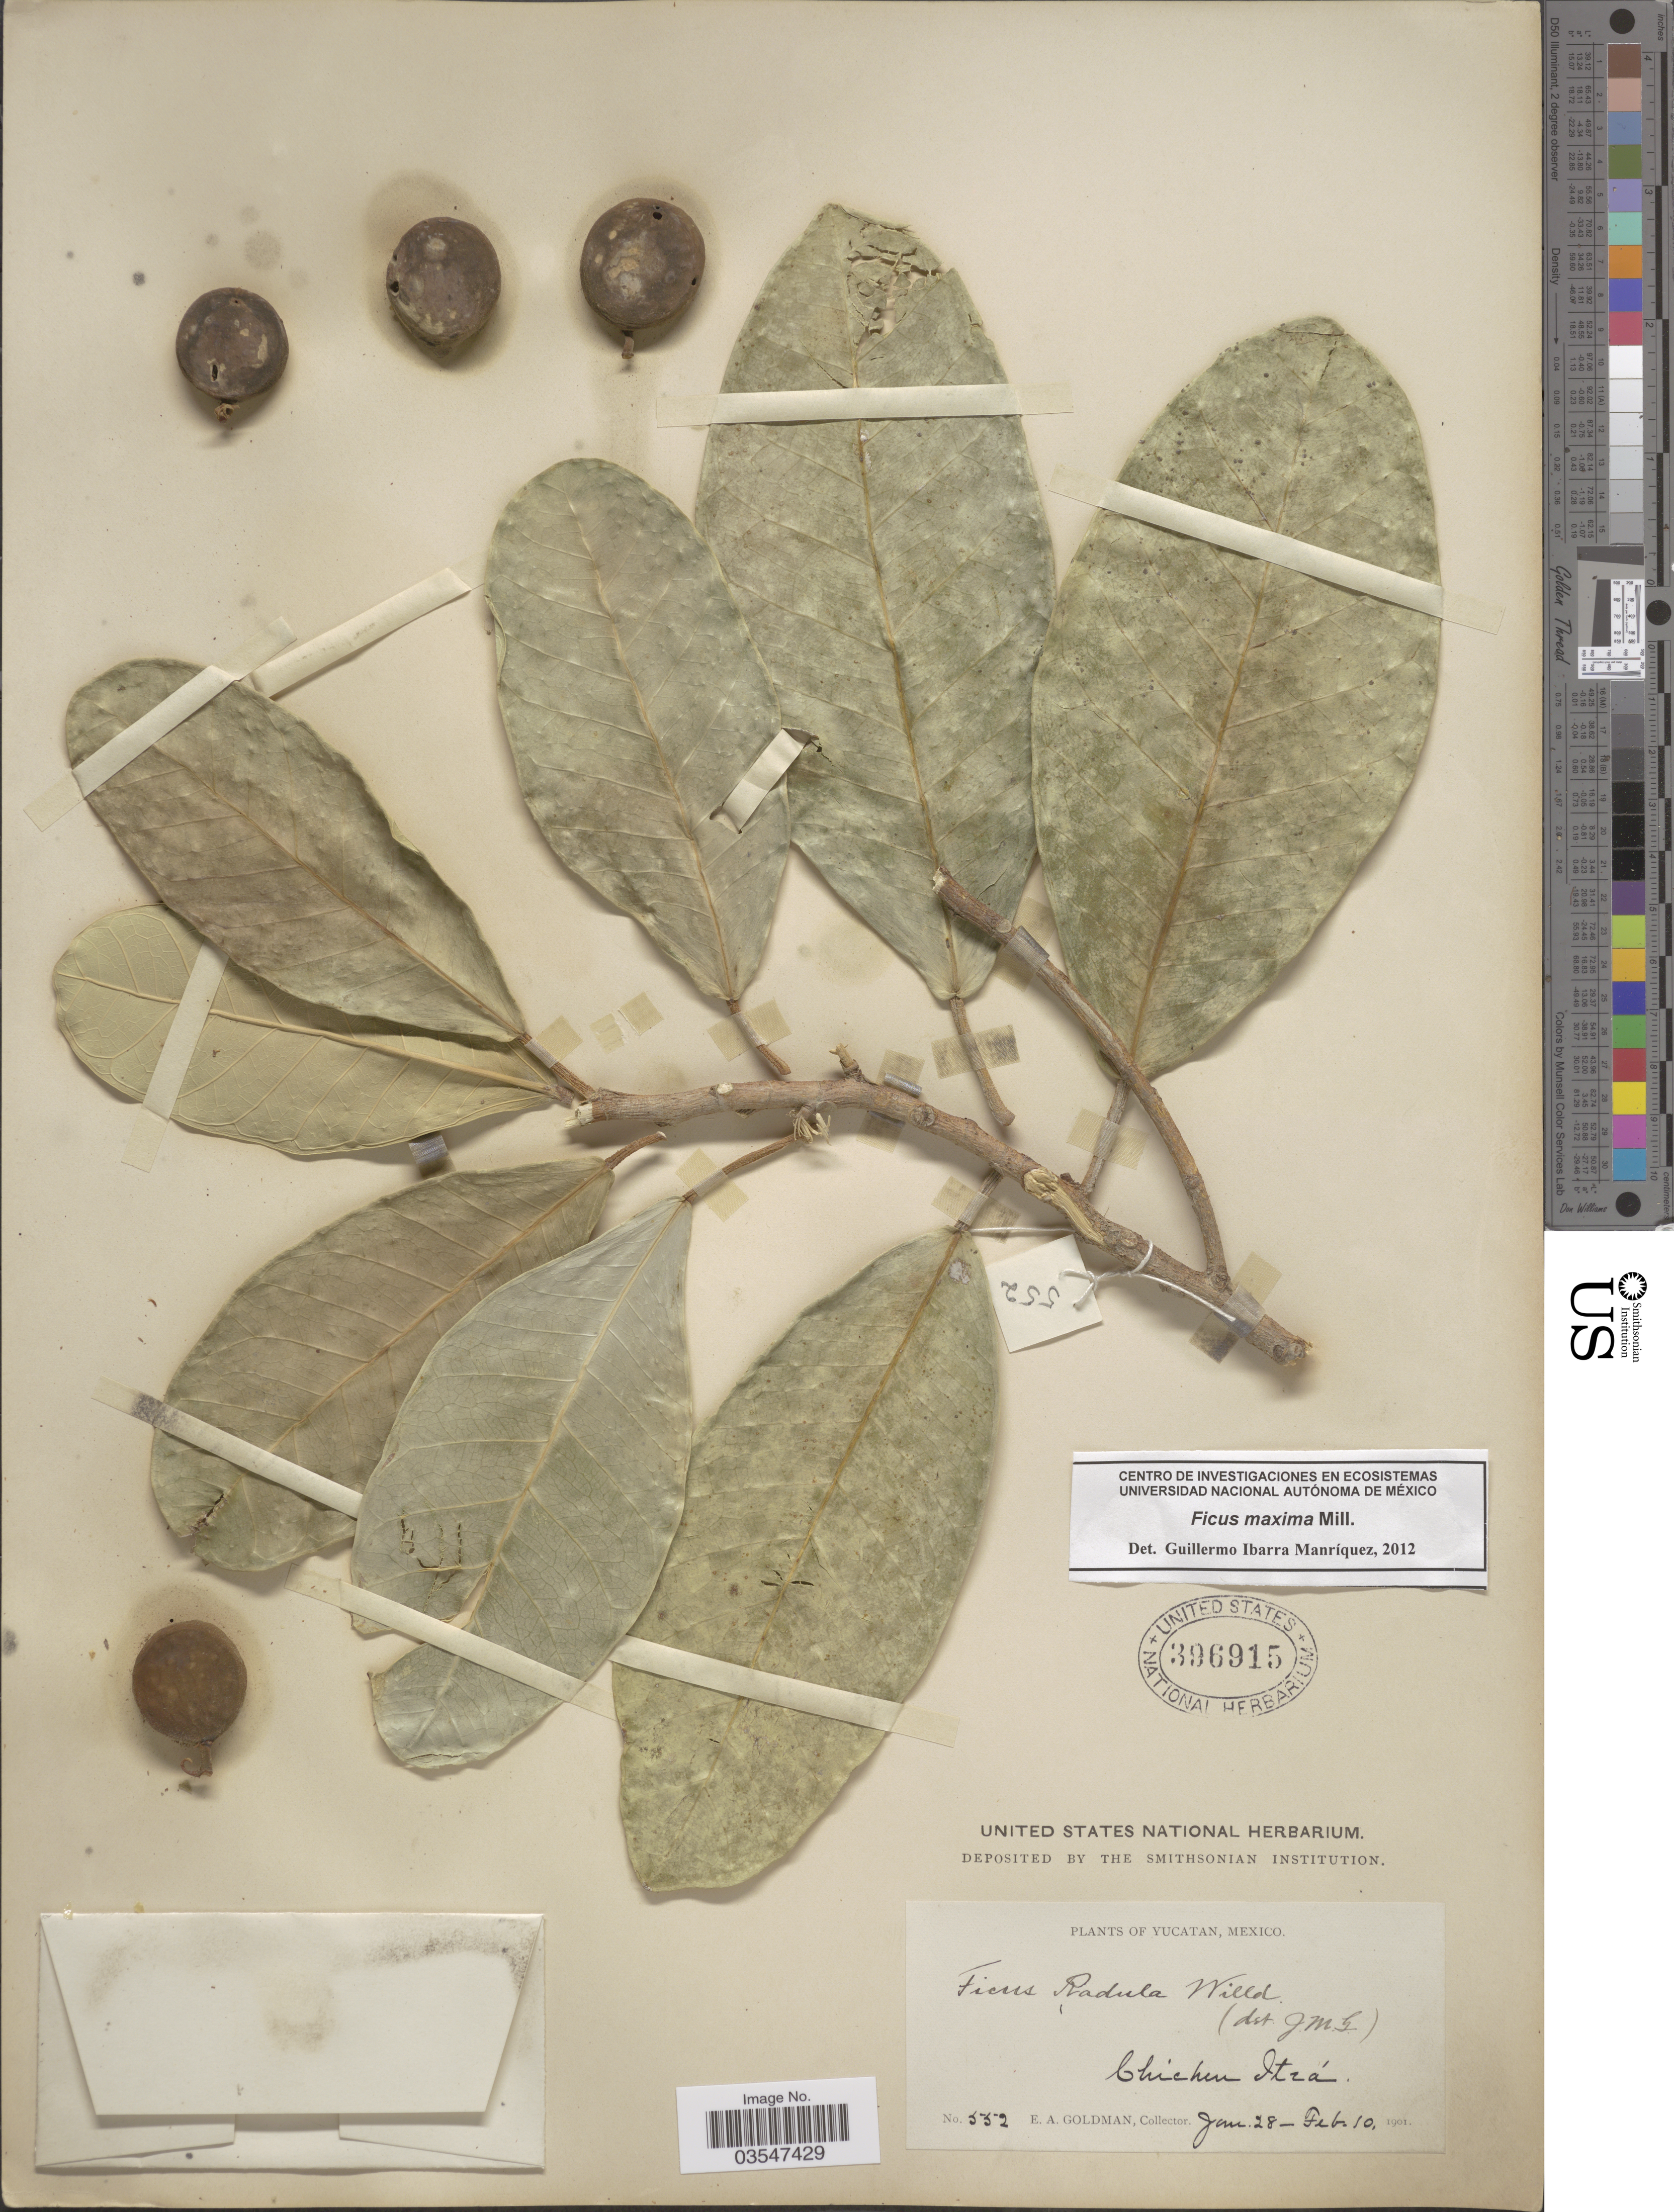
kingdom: Plantae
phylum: Tracheophyta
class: Magnoliopsida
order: Rosales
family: Moraceae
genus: Ficus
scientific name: Ficus maxima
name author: Mill.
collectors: E. A. Goldman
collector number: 552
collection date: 1901-01-28/1901-02-10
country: Mexico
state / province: Yucatán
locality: Chichen Itzá.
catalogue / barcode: US 396915